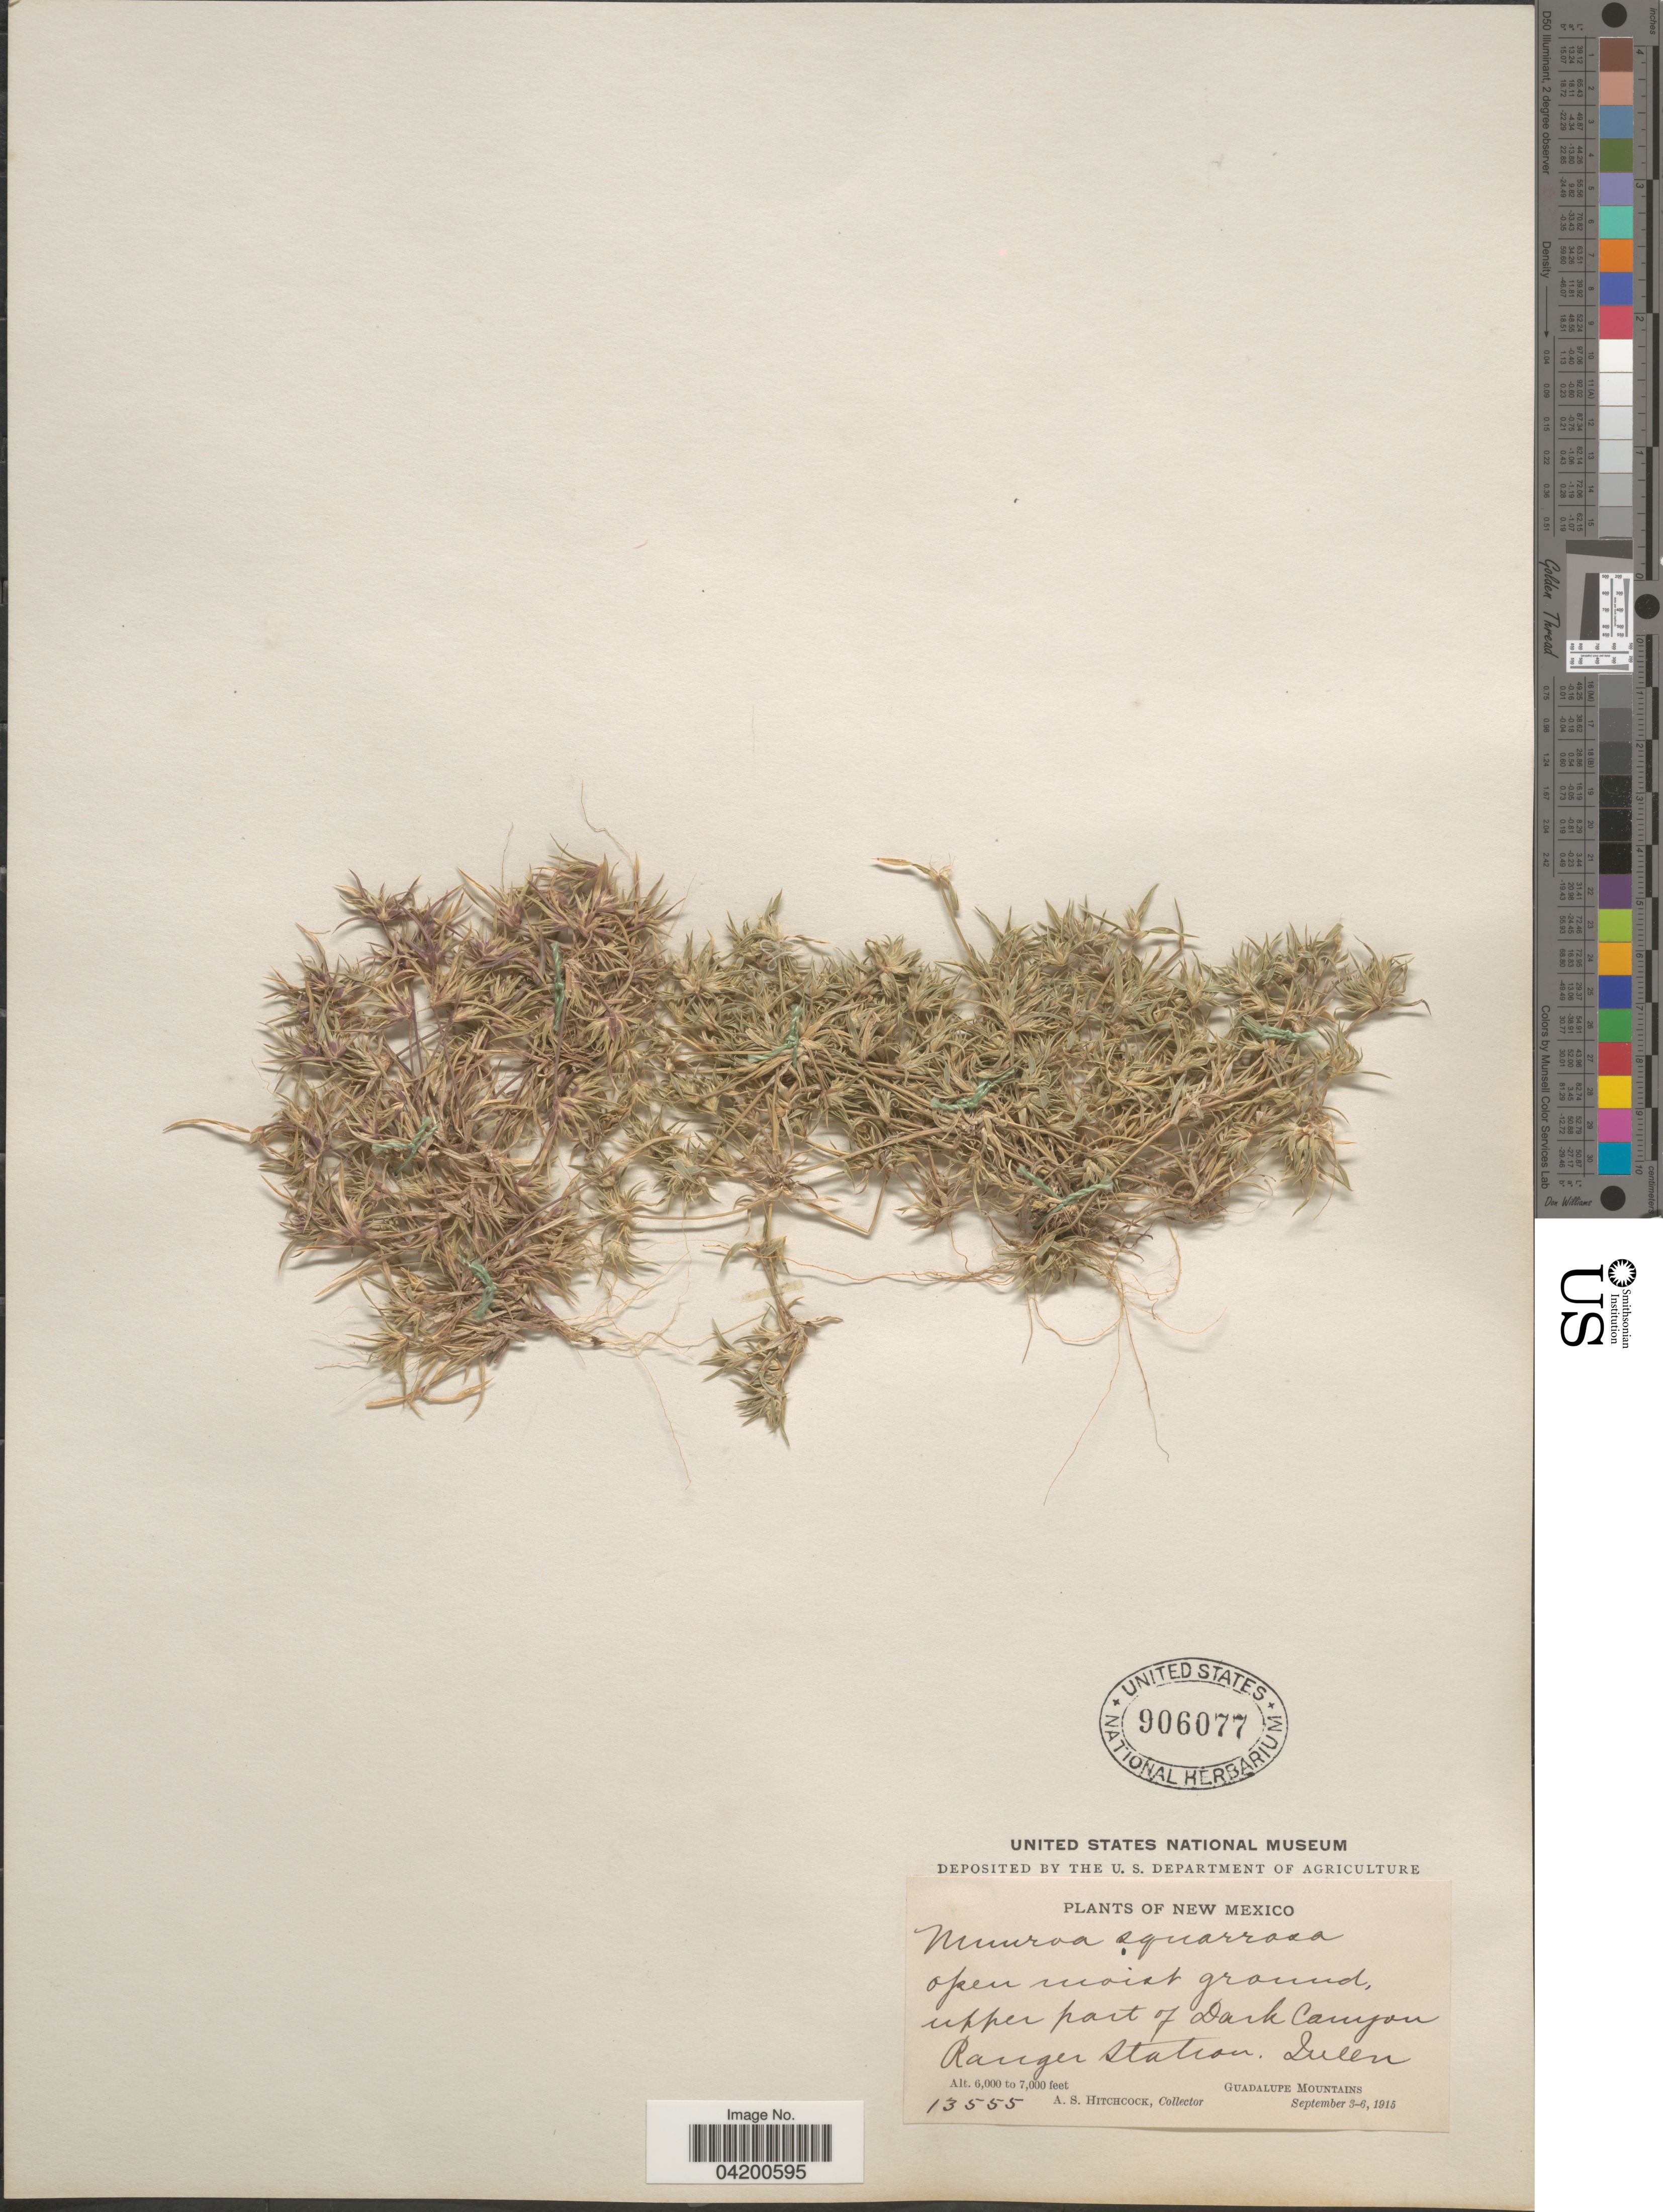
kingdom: Plantae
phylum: Tracheophyta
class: Liliopsida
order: Poales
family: Poaceae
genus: Munroa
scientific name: Munroa squarrosa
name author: (Nutt.) Torr.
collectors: A. S. Hitchcock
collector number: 13555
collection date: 1915-09-03/1915-09-06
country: United States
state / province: New Mexico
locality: Upper part of Dark Canyon Ranger Station, Queen. Guadalupe Mountains.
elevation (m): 1829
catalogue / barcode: US 906077